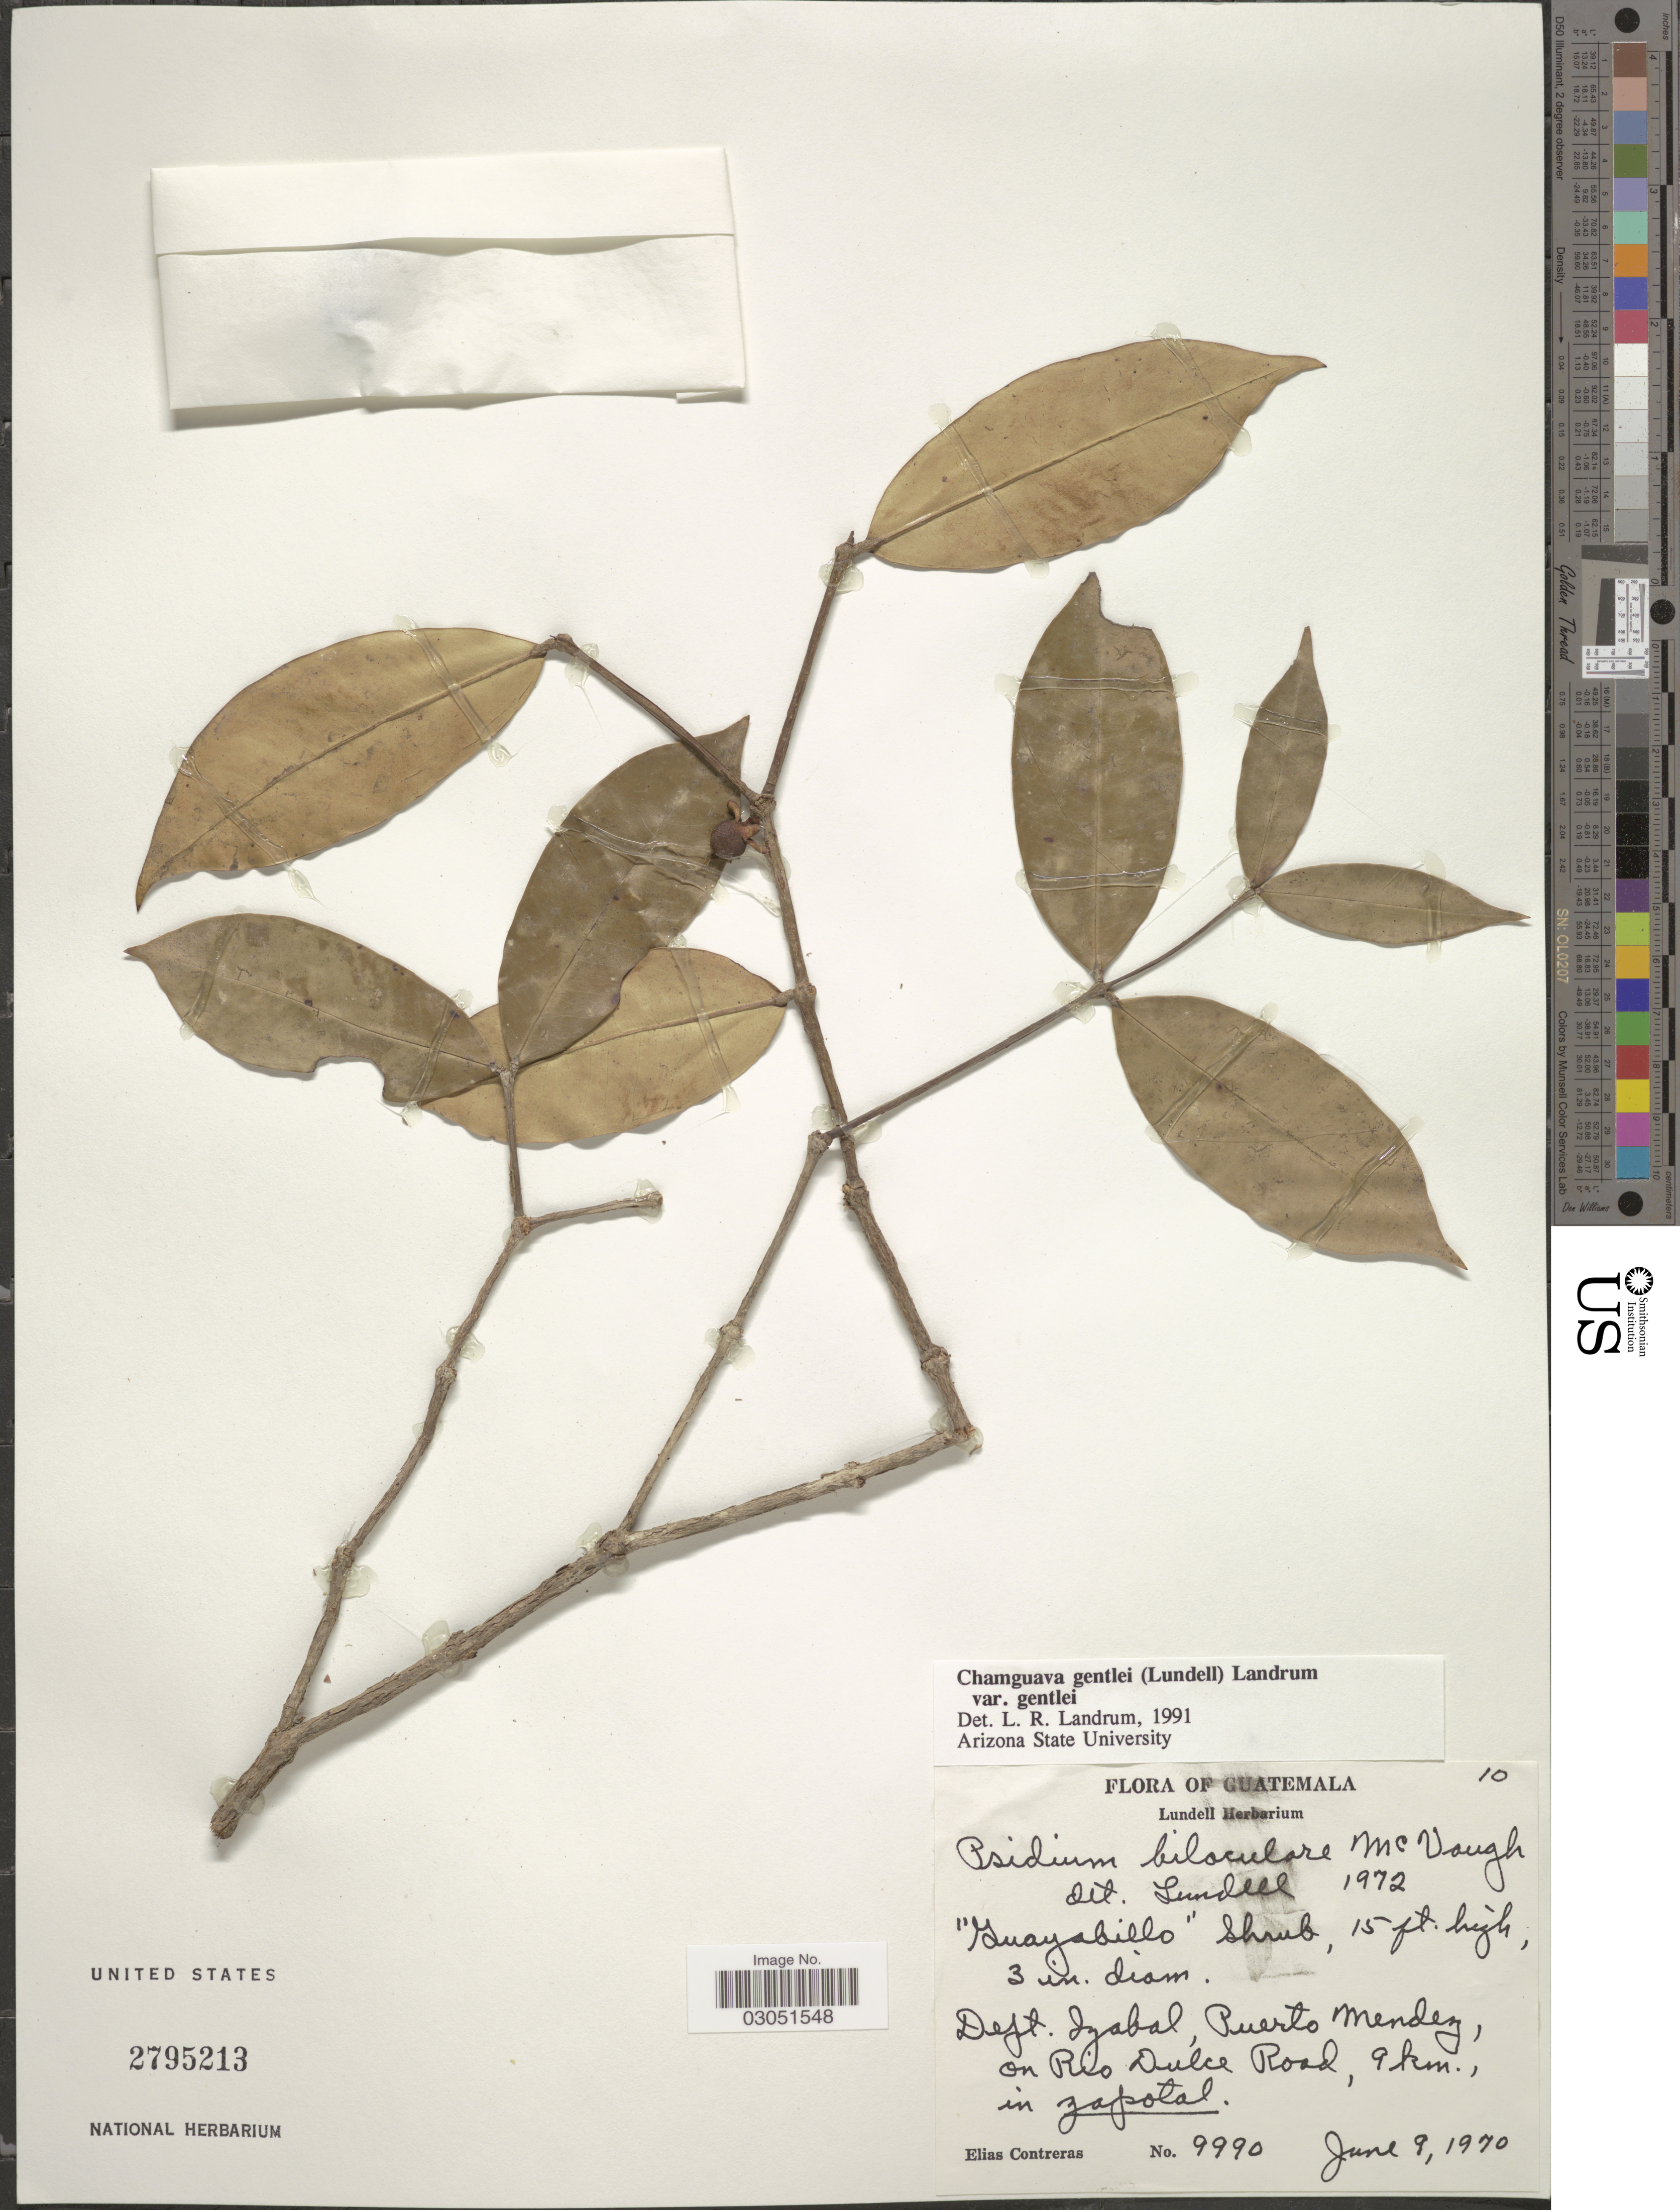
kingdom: Plantae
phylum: Tracheophyta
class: Magnoliopsida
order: Myrtales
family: Myrtaceae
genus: Chamguava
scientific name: Chamguava gentlei var. gentlei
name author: (Lundell) Landrum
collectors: E. Contreras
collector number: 9990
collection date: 1970-06-09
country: Guatemala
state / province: Izabal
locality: Dept. Izabal, Puerto Mendez, on Rio Dulce Road, 9 km., in Zapotal.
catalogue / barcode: US 2795213